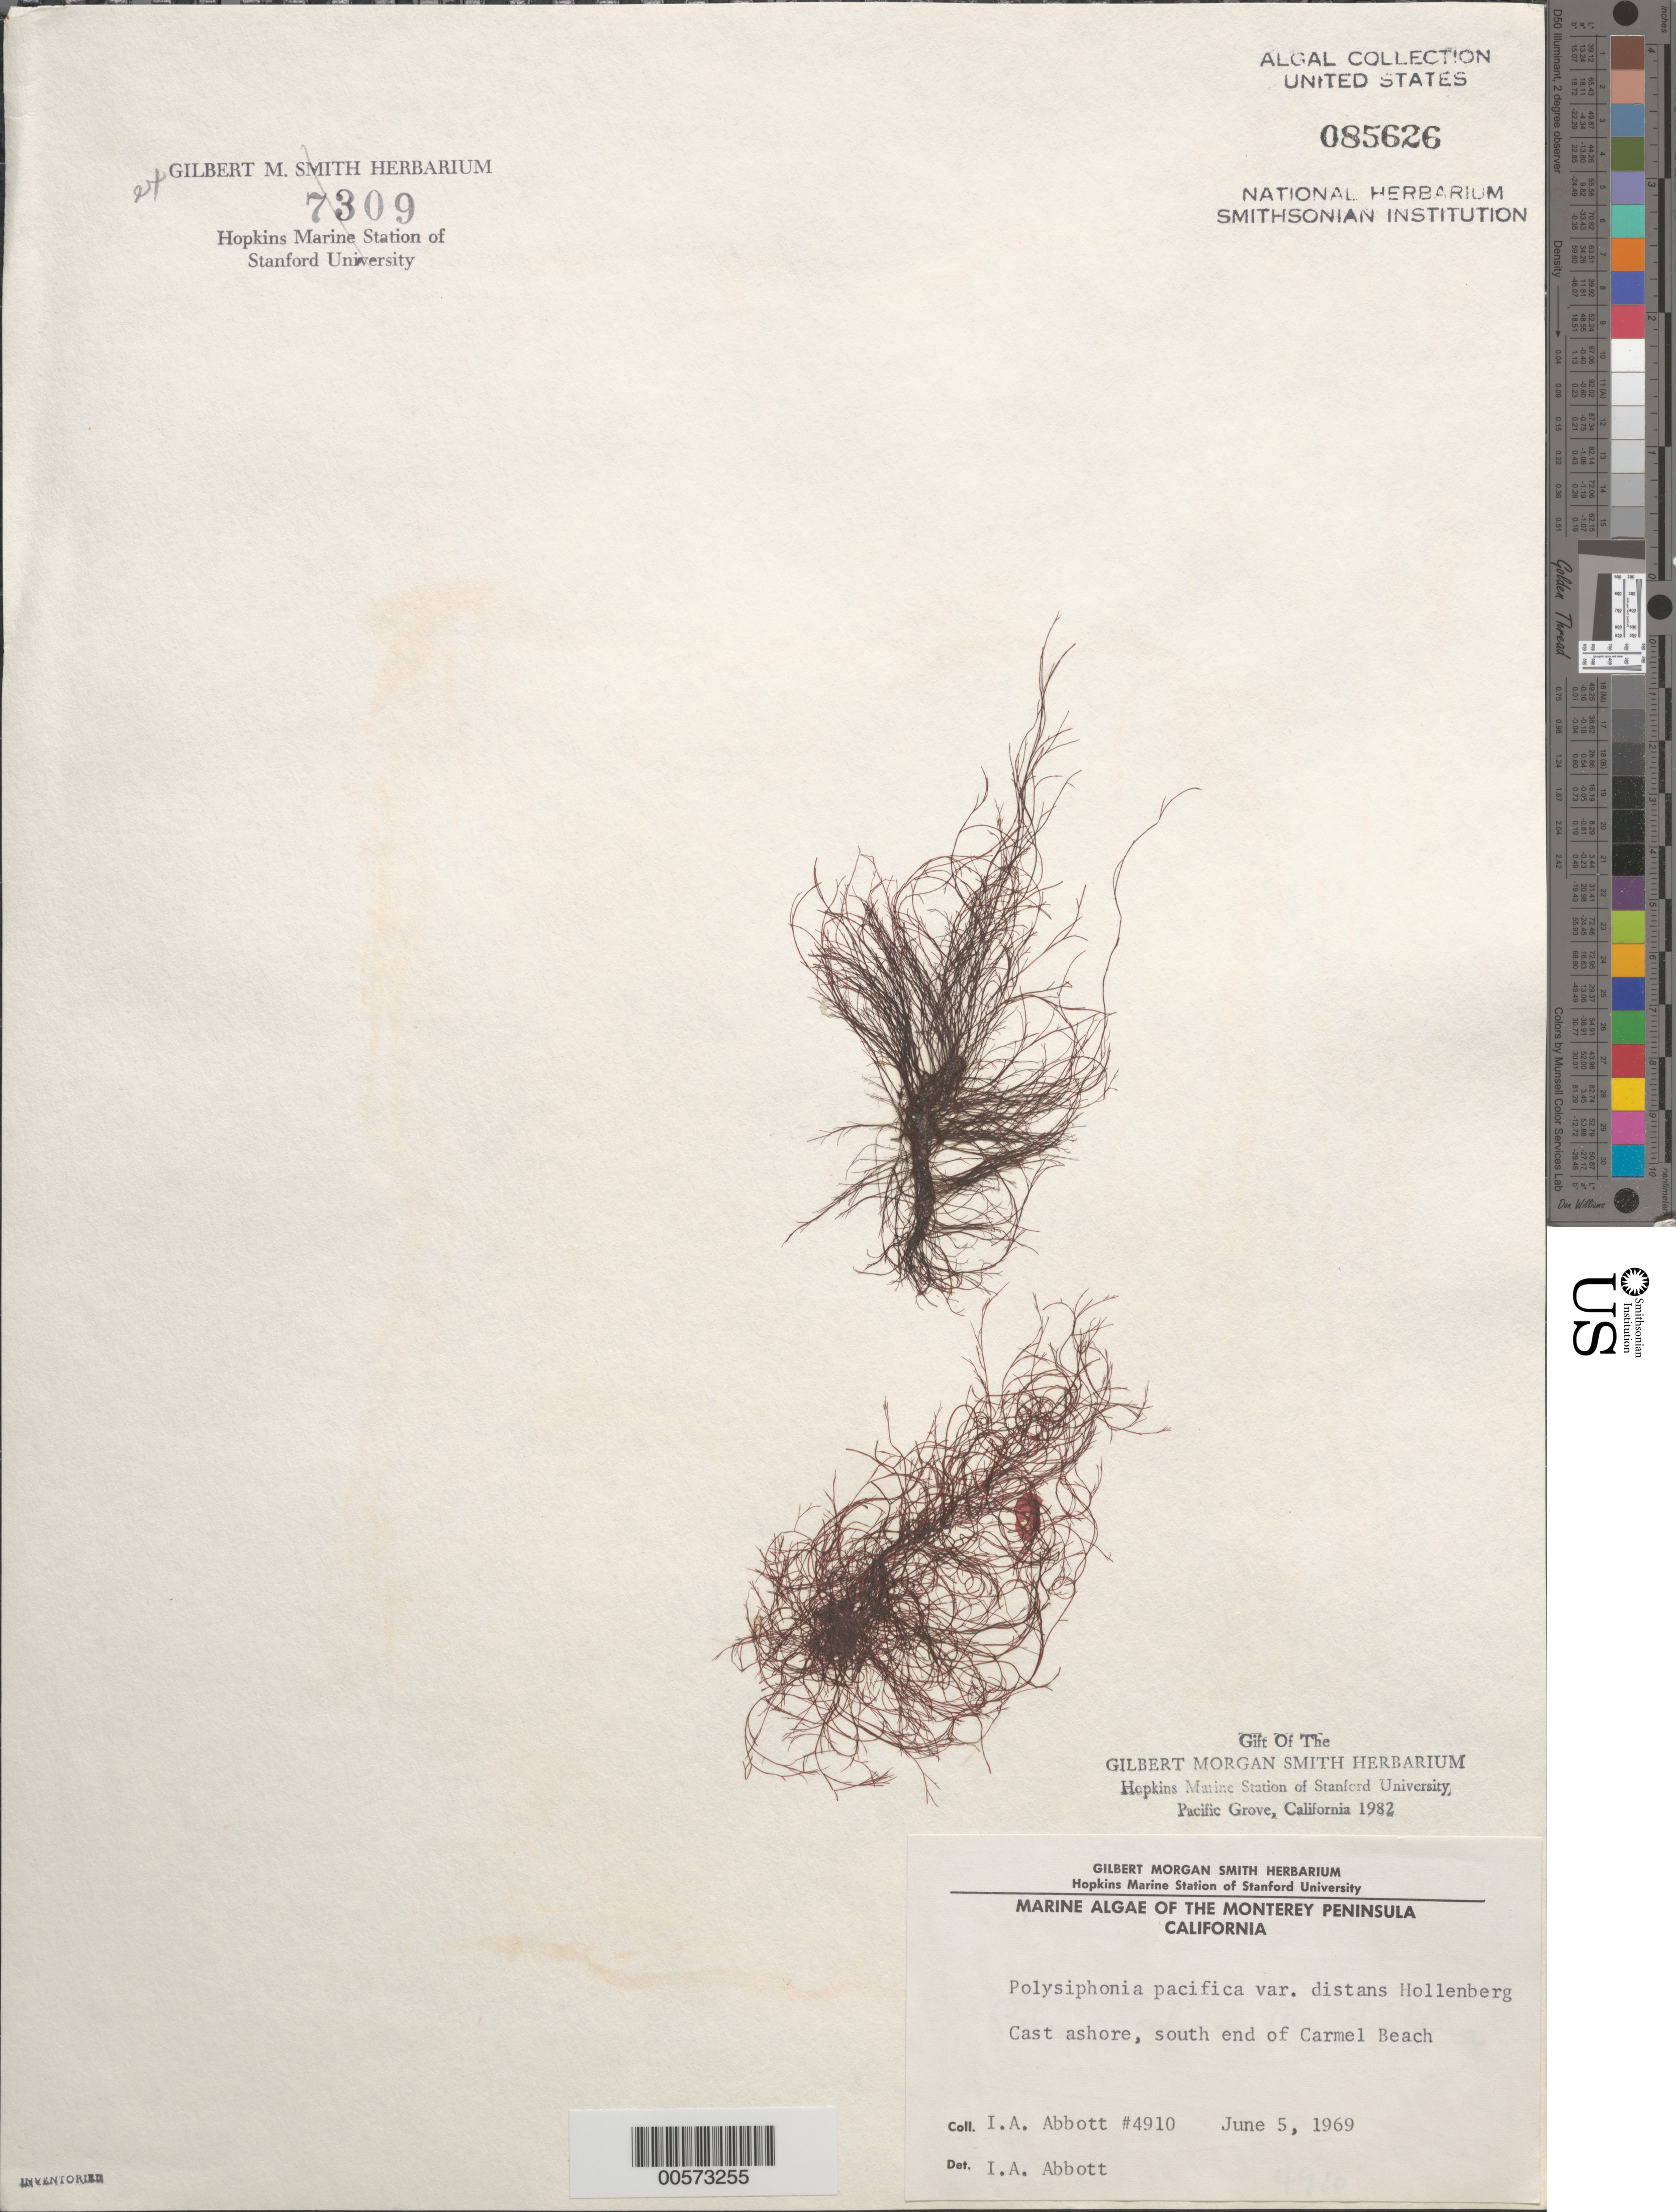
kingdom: Plantae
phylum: Rhodophyta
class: Florideophyceae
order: Ceramiales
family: Rhodomelaceae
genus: Polysiphonia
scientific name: Polysiphonia pacifica var. distans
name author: Hollenb.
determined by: Abbott, Isabella A.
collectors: I. A. Abbott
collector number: IAA 4910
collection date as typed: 05 Jun 1969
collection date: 1969-06-05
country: United States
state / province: California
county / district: Monterey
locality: Carmel Beach, south end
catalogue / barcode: US 85626